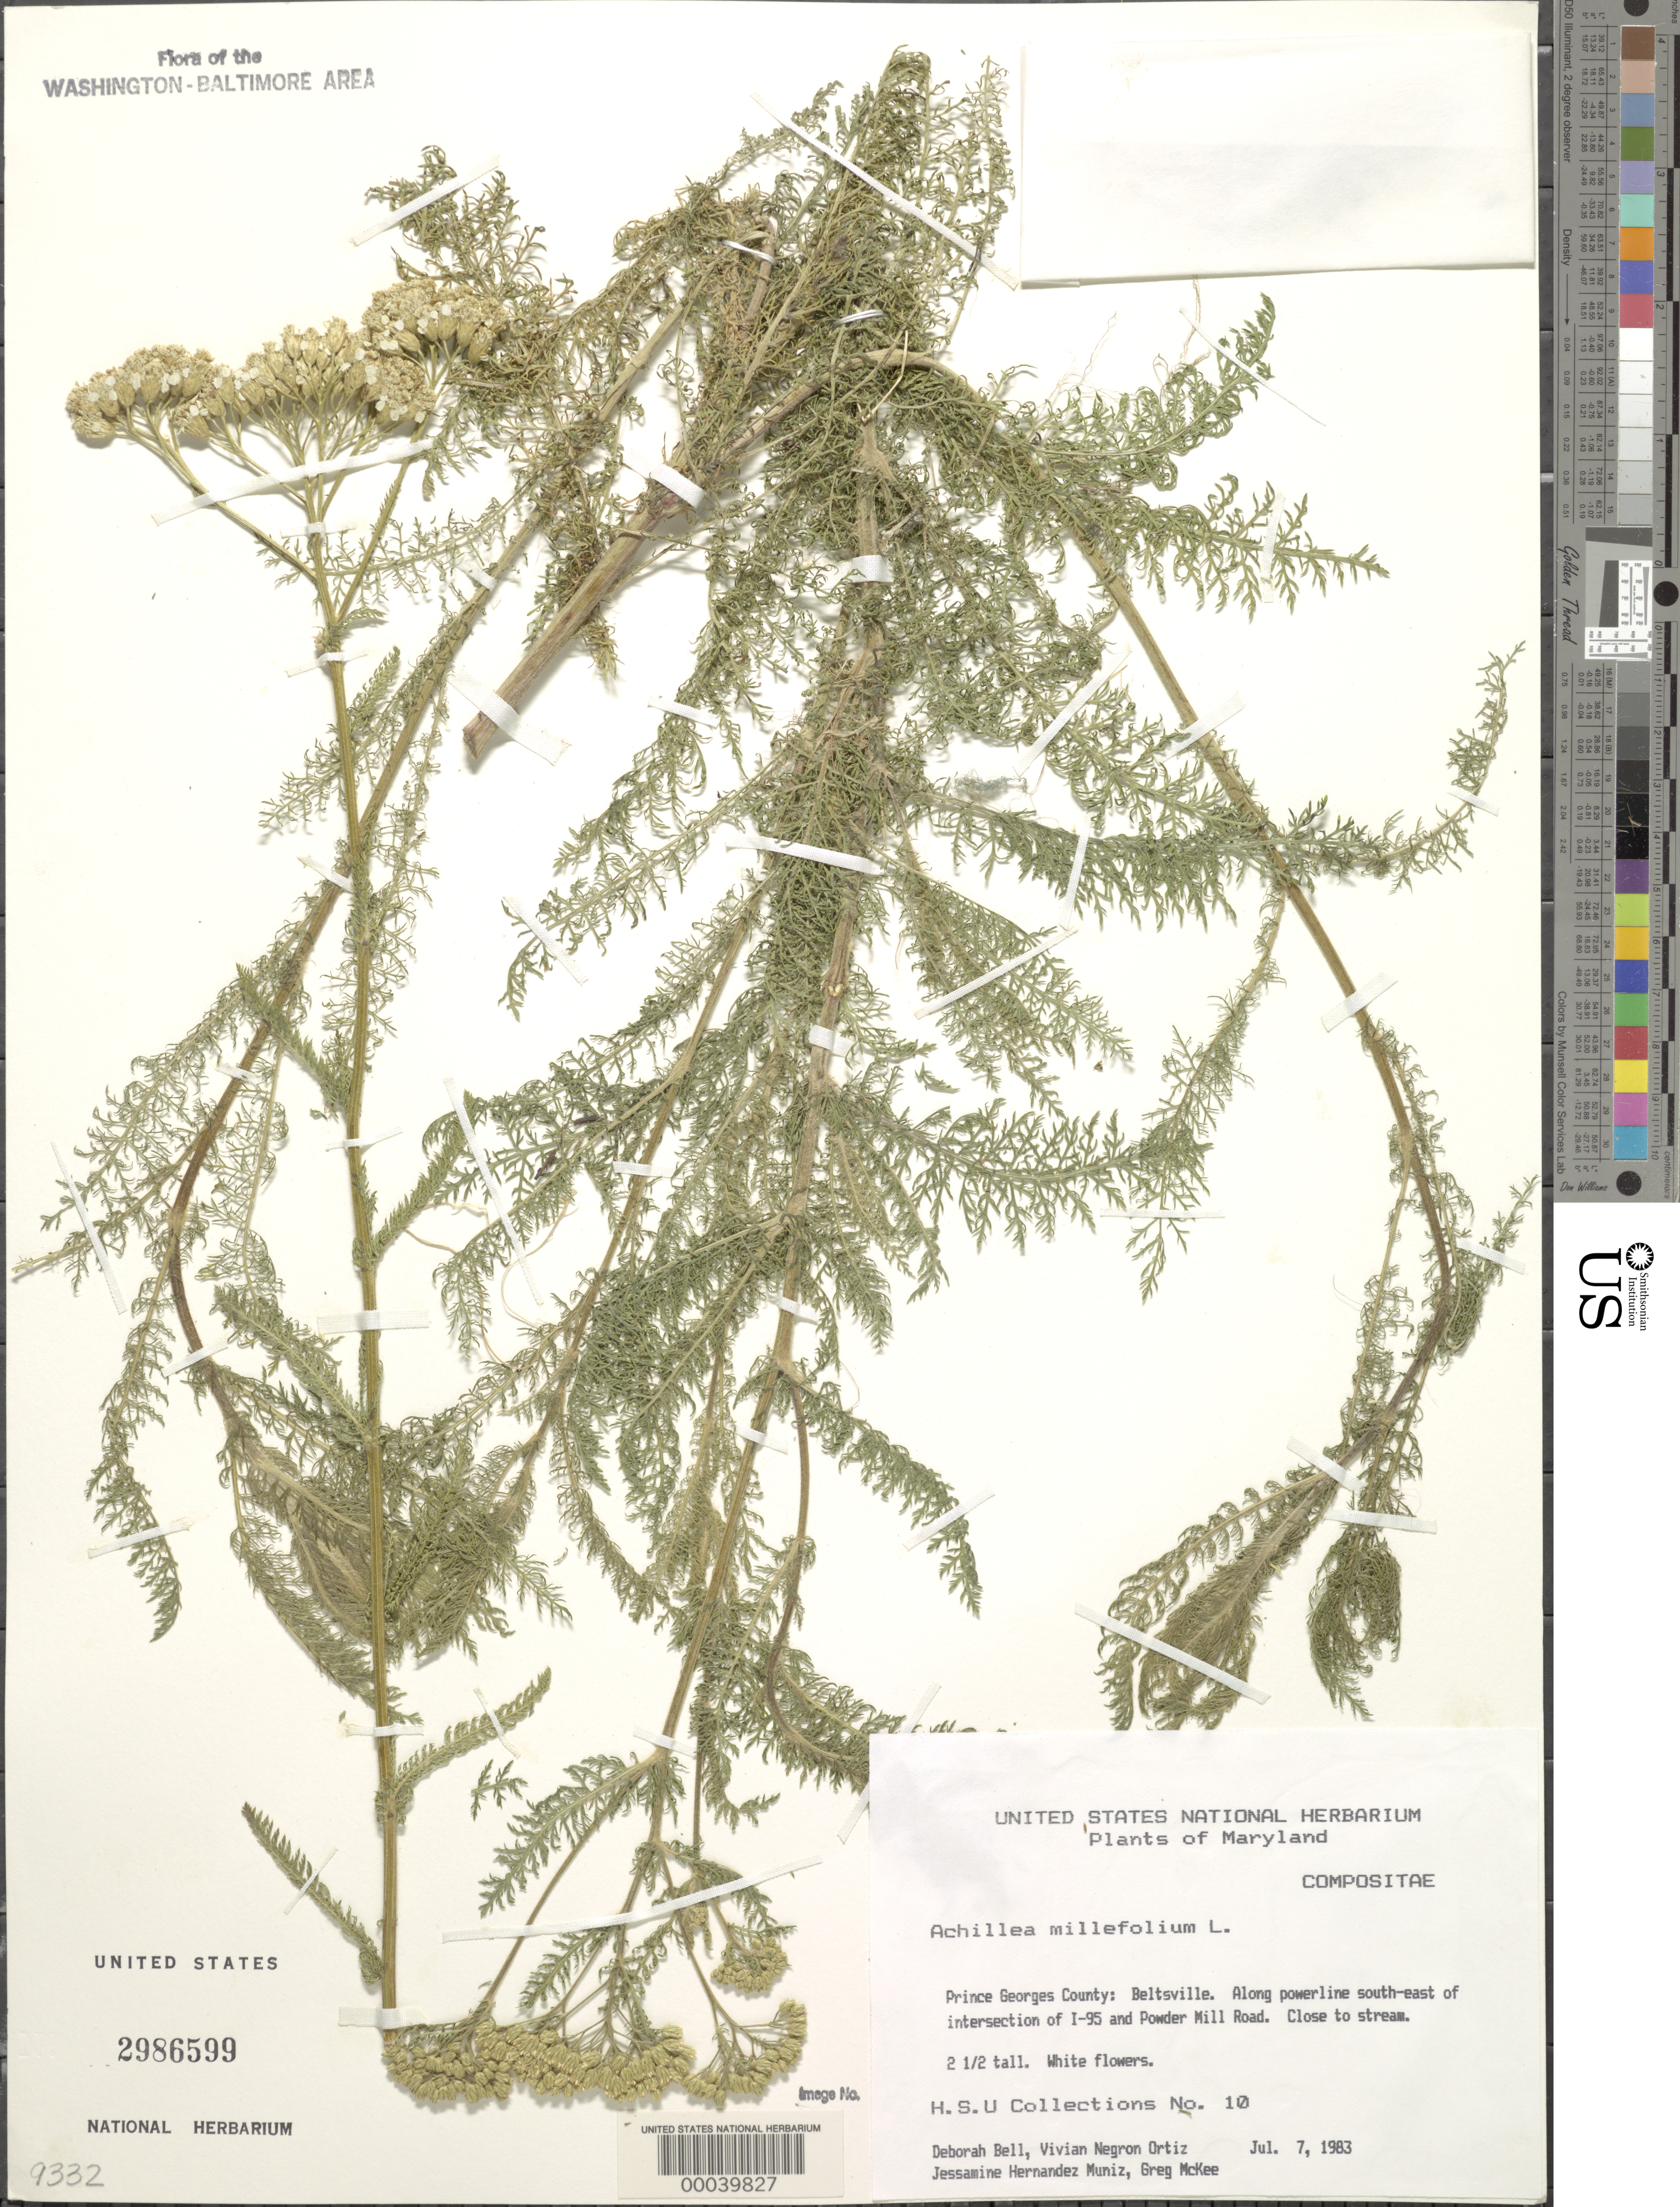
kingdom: Plantae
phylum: Tracheophyta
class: Magnoliopsida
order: Asterales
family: Asteraceae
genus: Achillea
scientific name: Achillea millefolium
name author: L.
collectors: D. A. Bell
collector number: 10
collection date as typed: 07 Jul 1983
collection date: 1983-07-07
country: United States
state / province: Maryland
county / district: Prince George's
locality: Beltsville powerline near I-95 and Powder Mill Road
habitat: Close to stream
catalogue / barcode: US 2986599